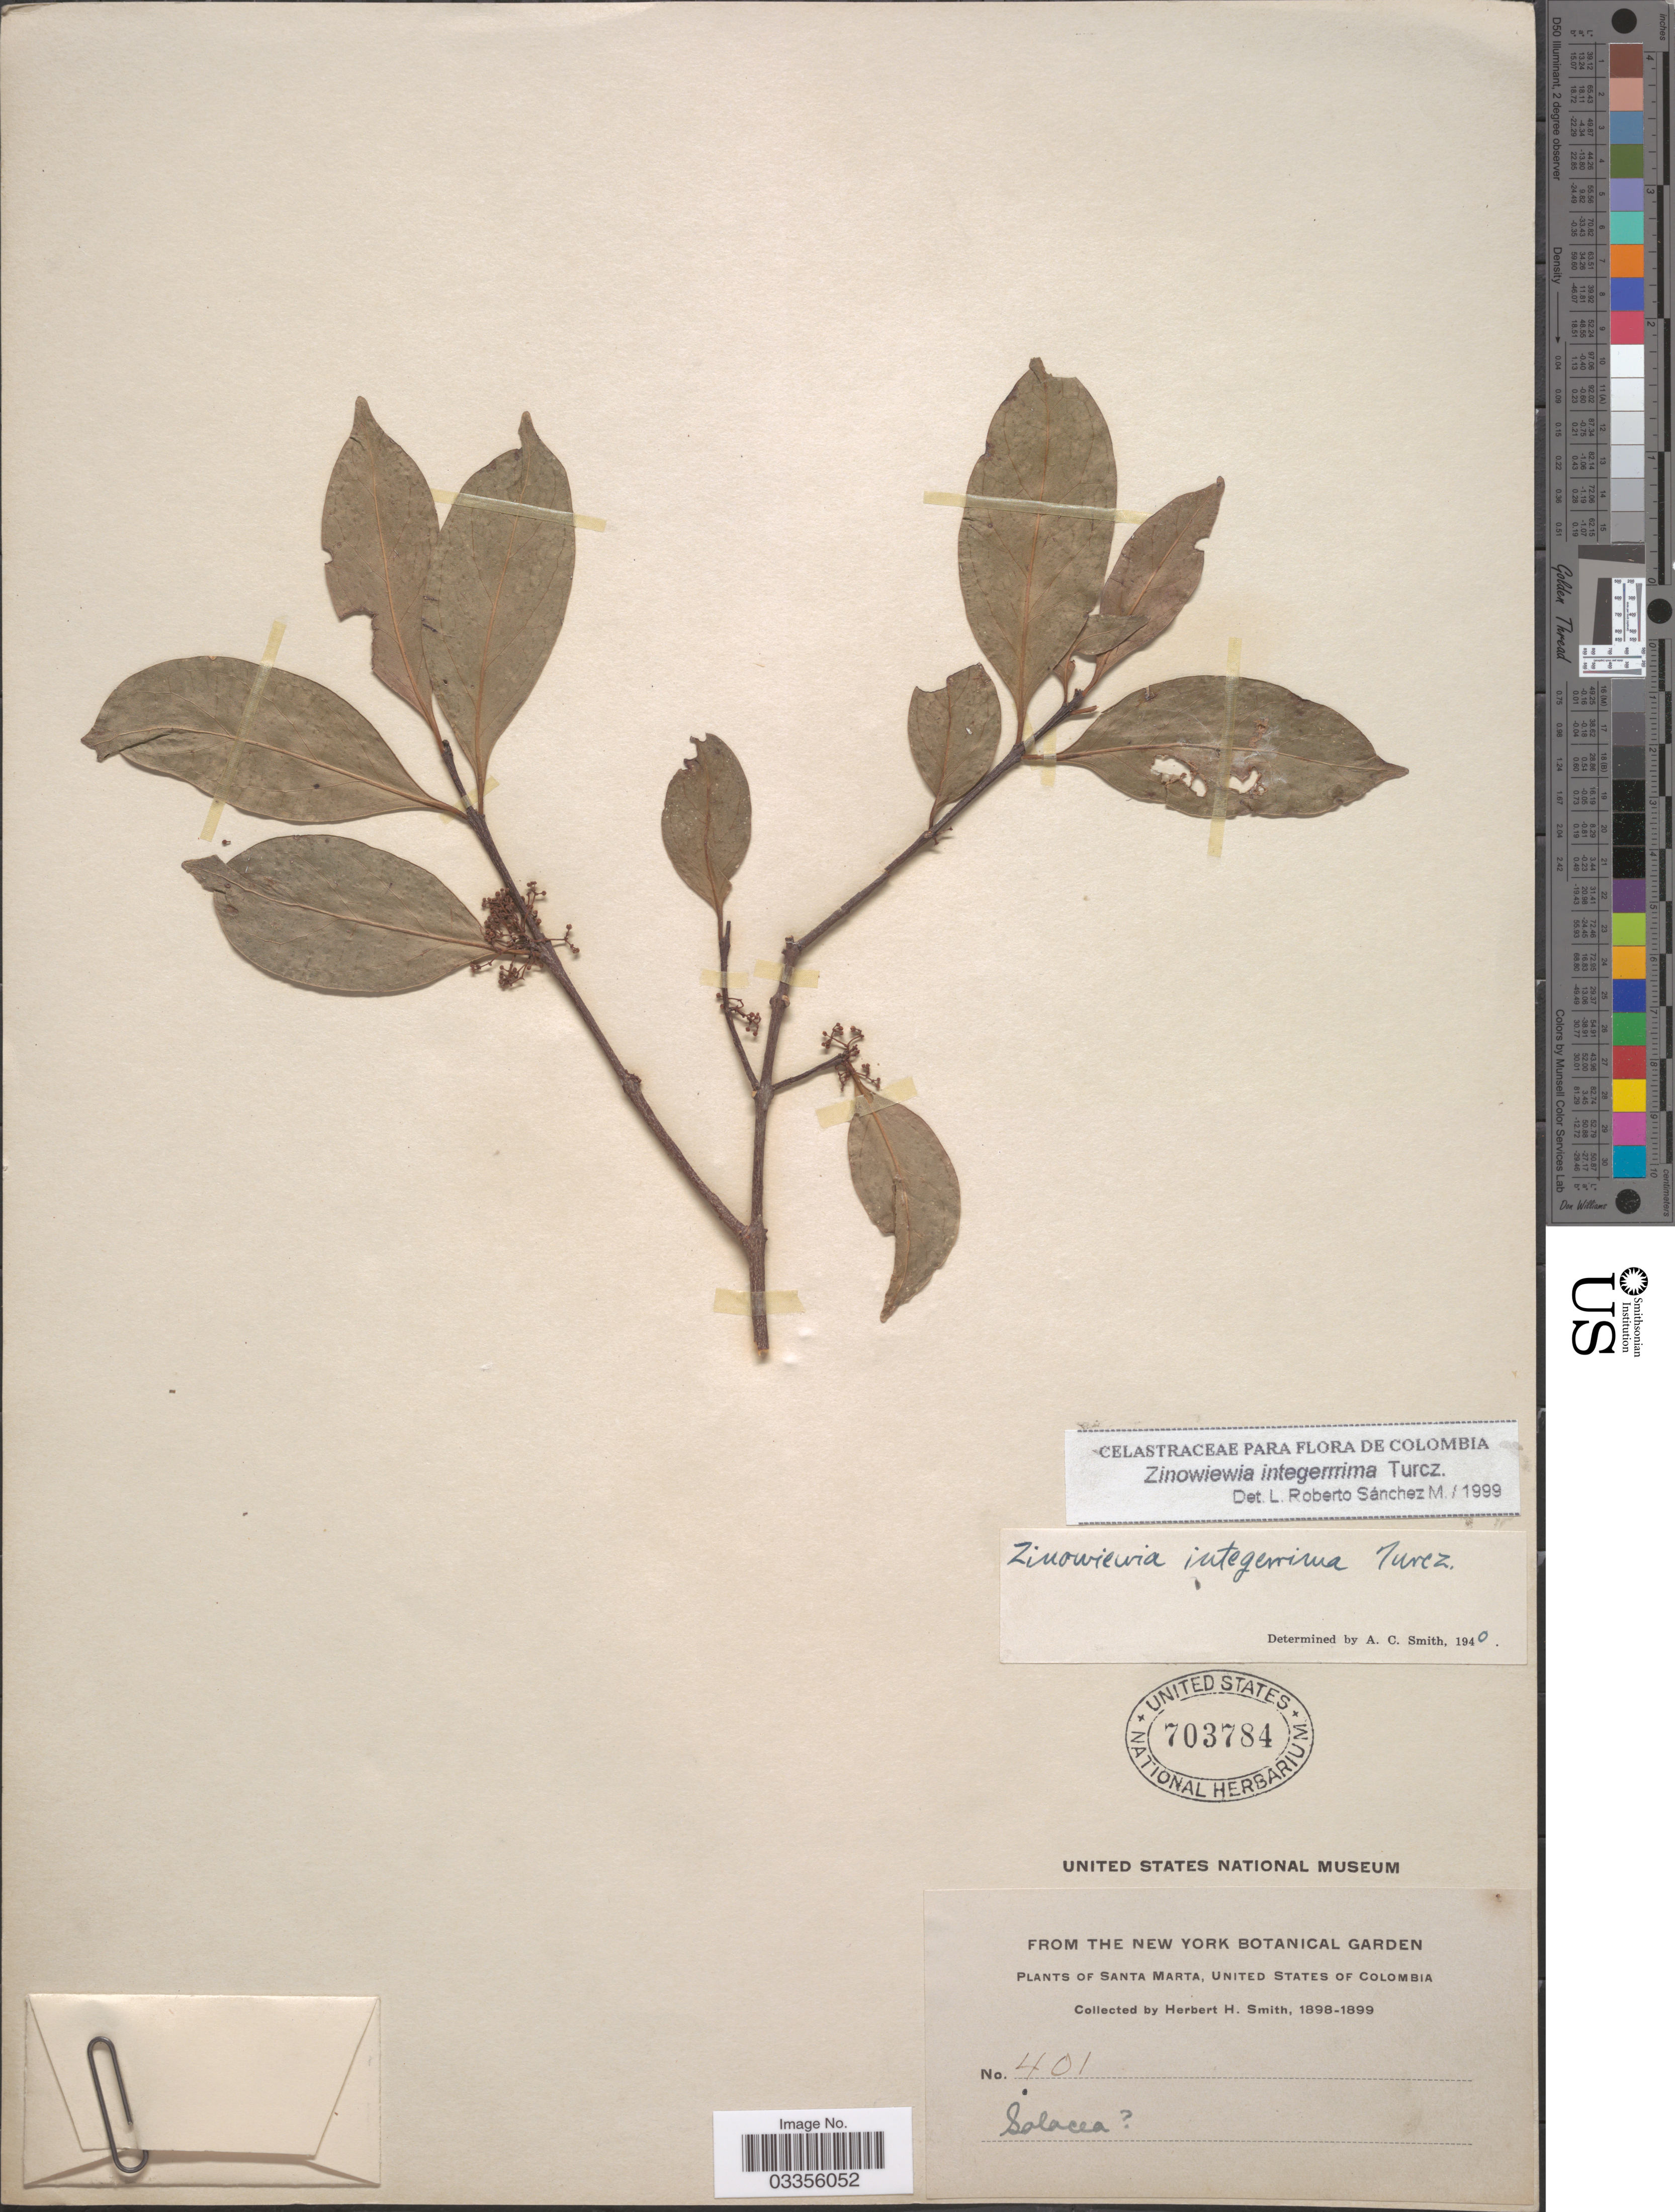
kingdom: Plantae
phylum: Tracheophyta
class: Magnoliopsida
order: Celastrales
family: Celastraceae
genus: Zinowiewia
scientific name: Zinowiewia integerrima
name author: (Turcz.) Turcz.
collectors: Herbert H. Smith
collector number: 401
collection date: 1898/1899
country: Colombia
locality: Santa Marta, United States of Columbia.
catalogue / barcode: US 703784